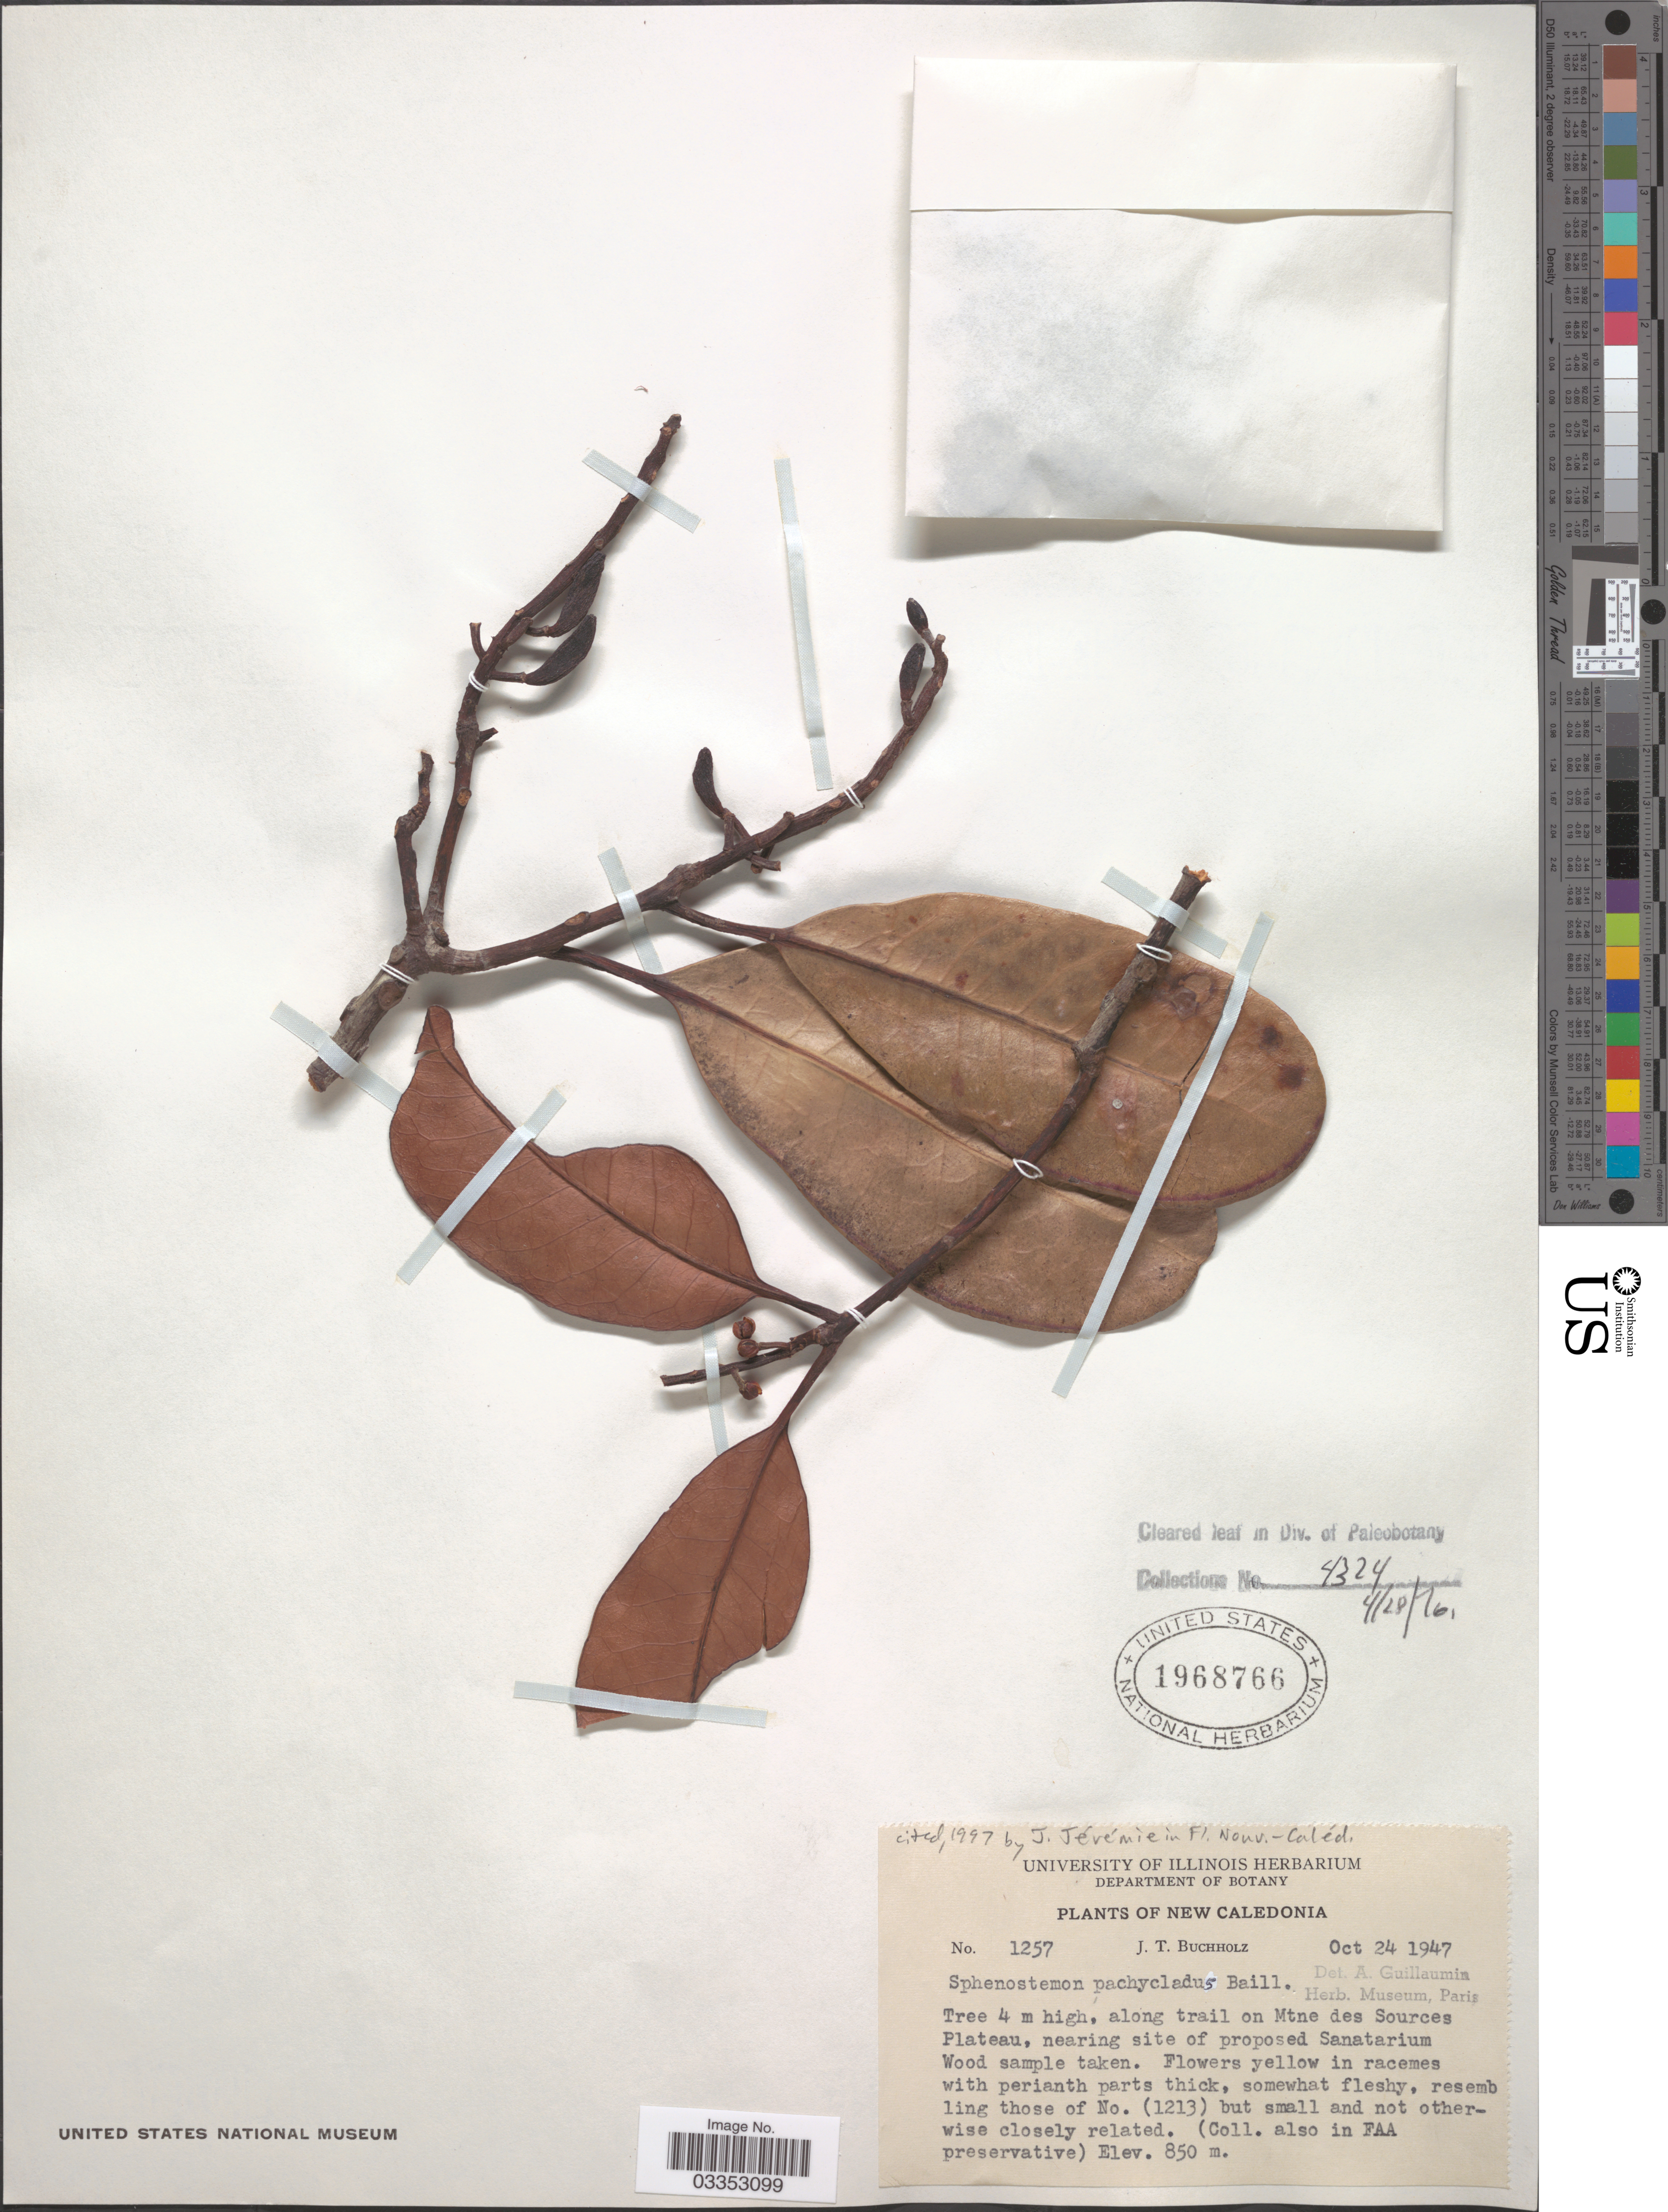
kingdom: Plantae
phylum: Tracheophyta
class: Magnoliopsida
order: Paracryphiales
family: Paracryphiaceae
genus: Sphenostemon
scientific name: Sphenostemon pachycladus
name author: Baill.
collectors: J. T. Buchholz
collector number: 1257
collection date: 1947-10-24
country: New Caledonia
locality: Along trail on Mtne des Sources Plateau, nearing site of proposed Sanatarium Wood sample taken.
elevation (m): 850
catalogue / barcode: US 1968766